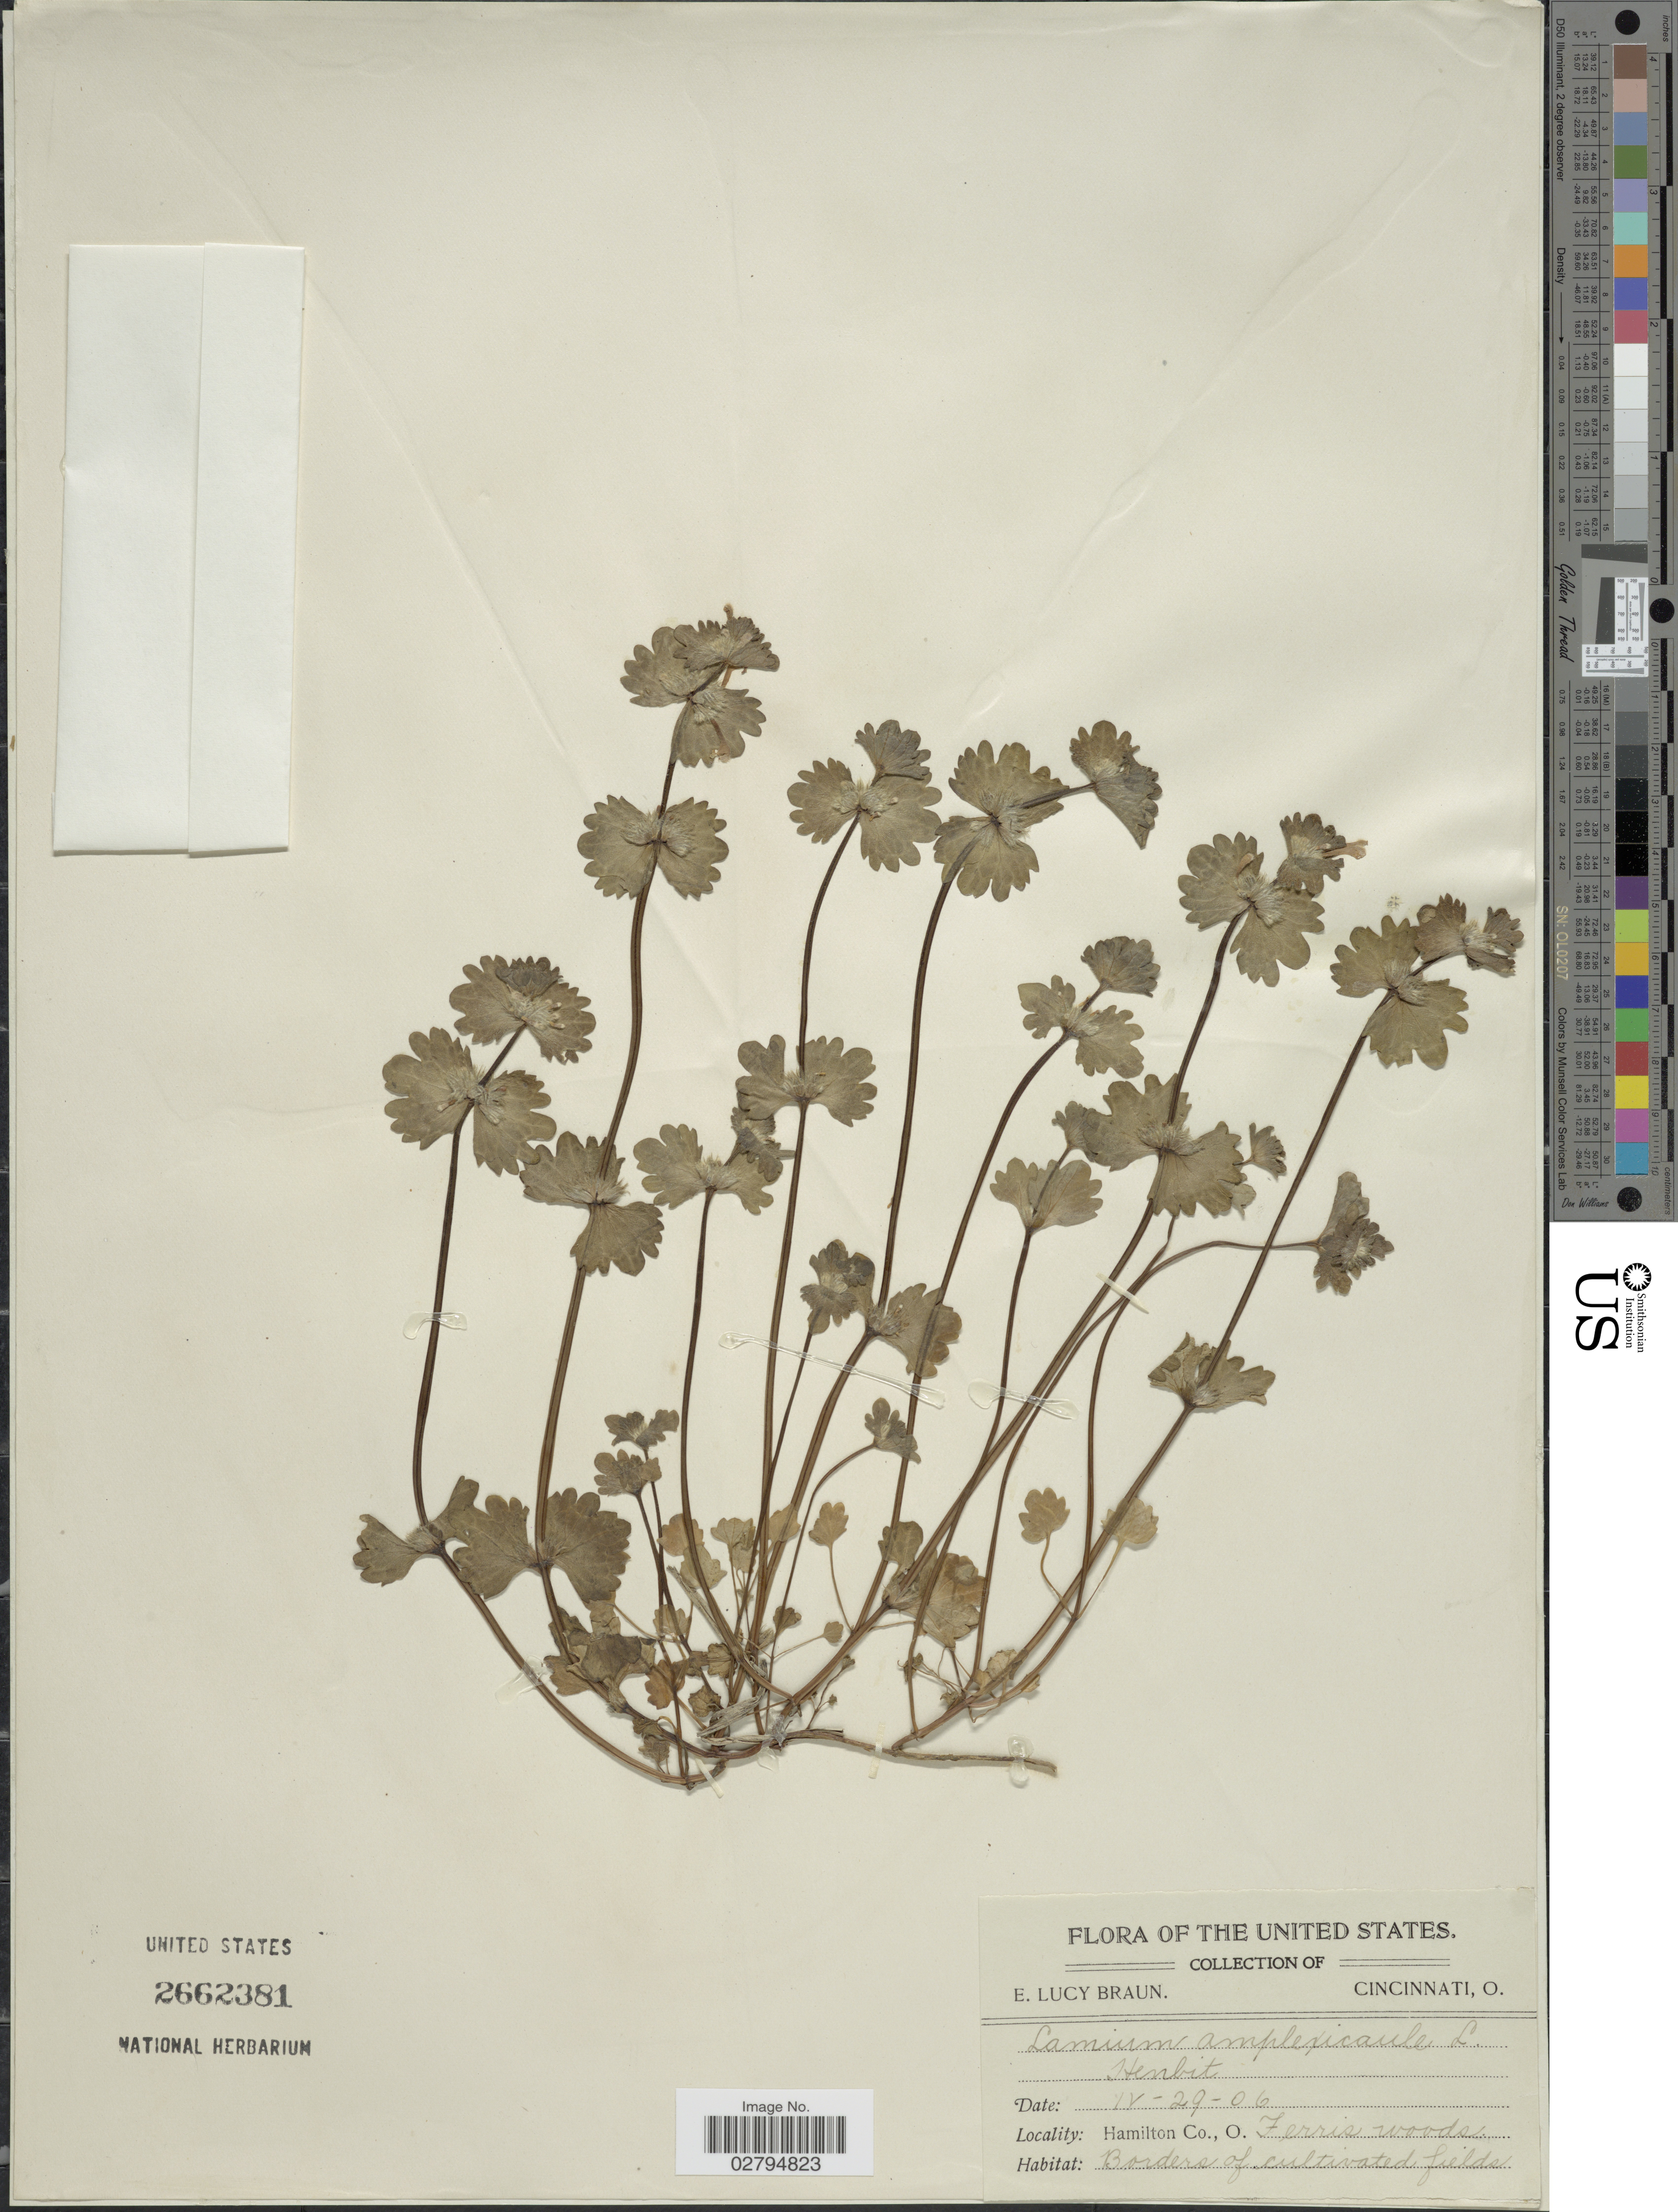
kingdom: Plantae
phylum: Tracheophyta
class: Magnoliopsida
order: Lamiales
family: Lamiaceae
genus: Lamium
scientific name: Lamium amplexicaule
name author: L.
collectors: E. L. Braun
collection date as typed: Transcribed d/m/y: 29/4/6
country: United States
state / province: Ohio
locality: Hamilton Co.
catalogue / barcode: US 2662381